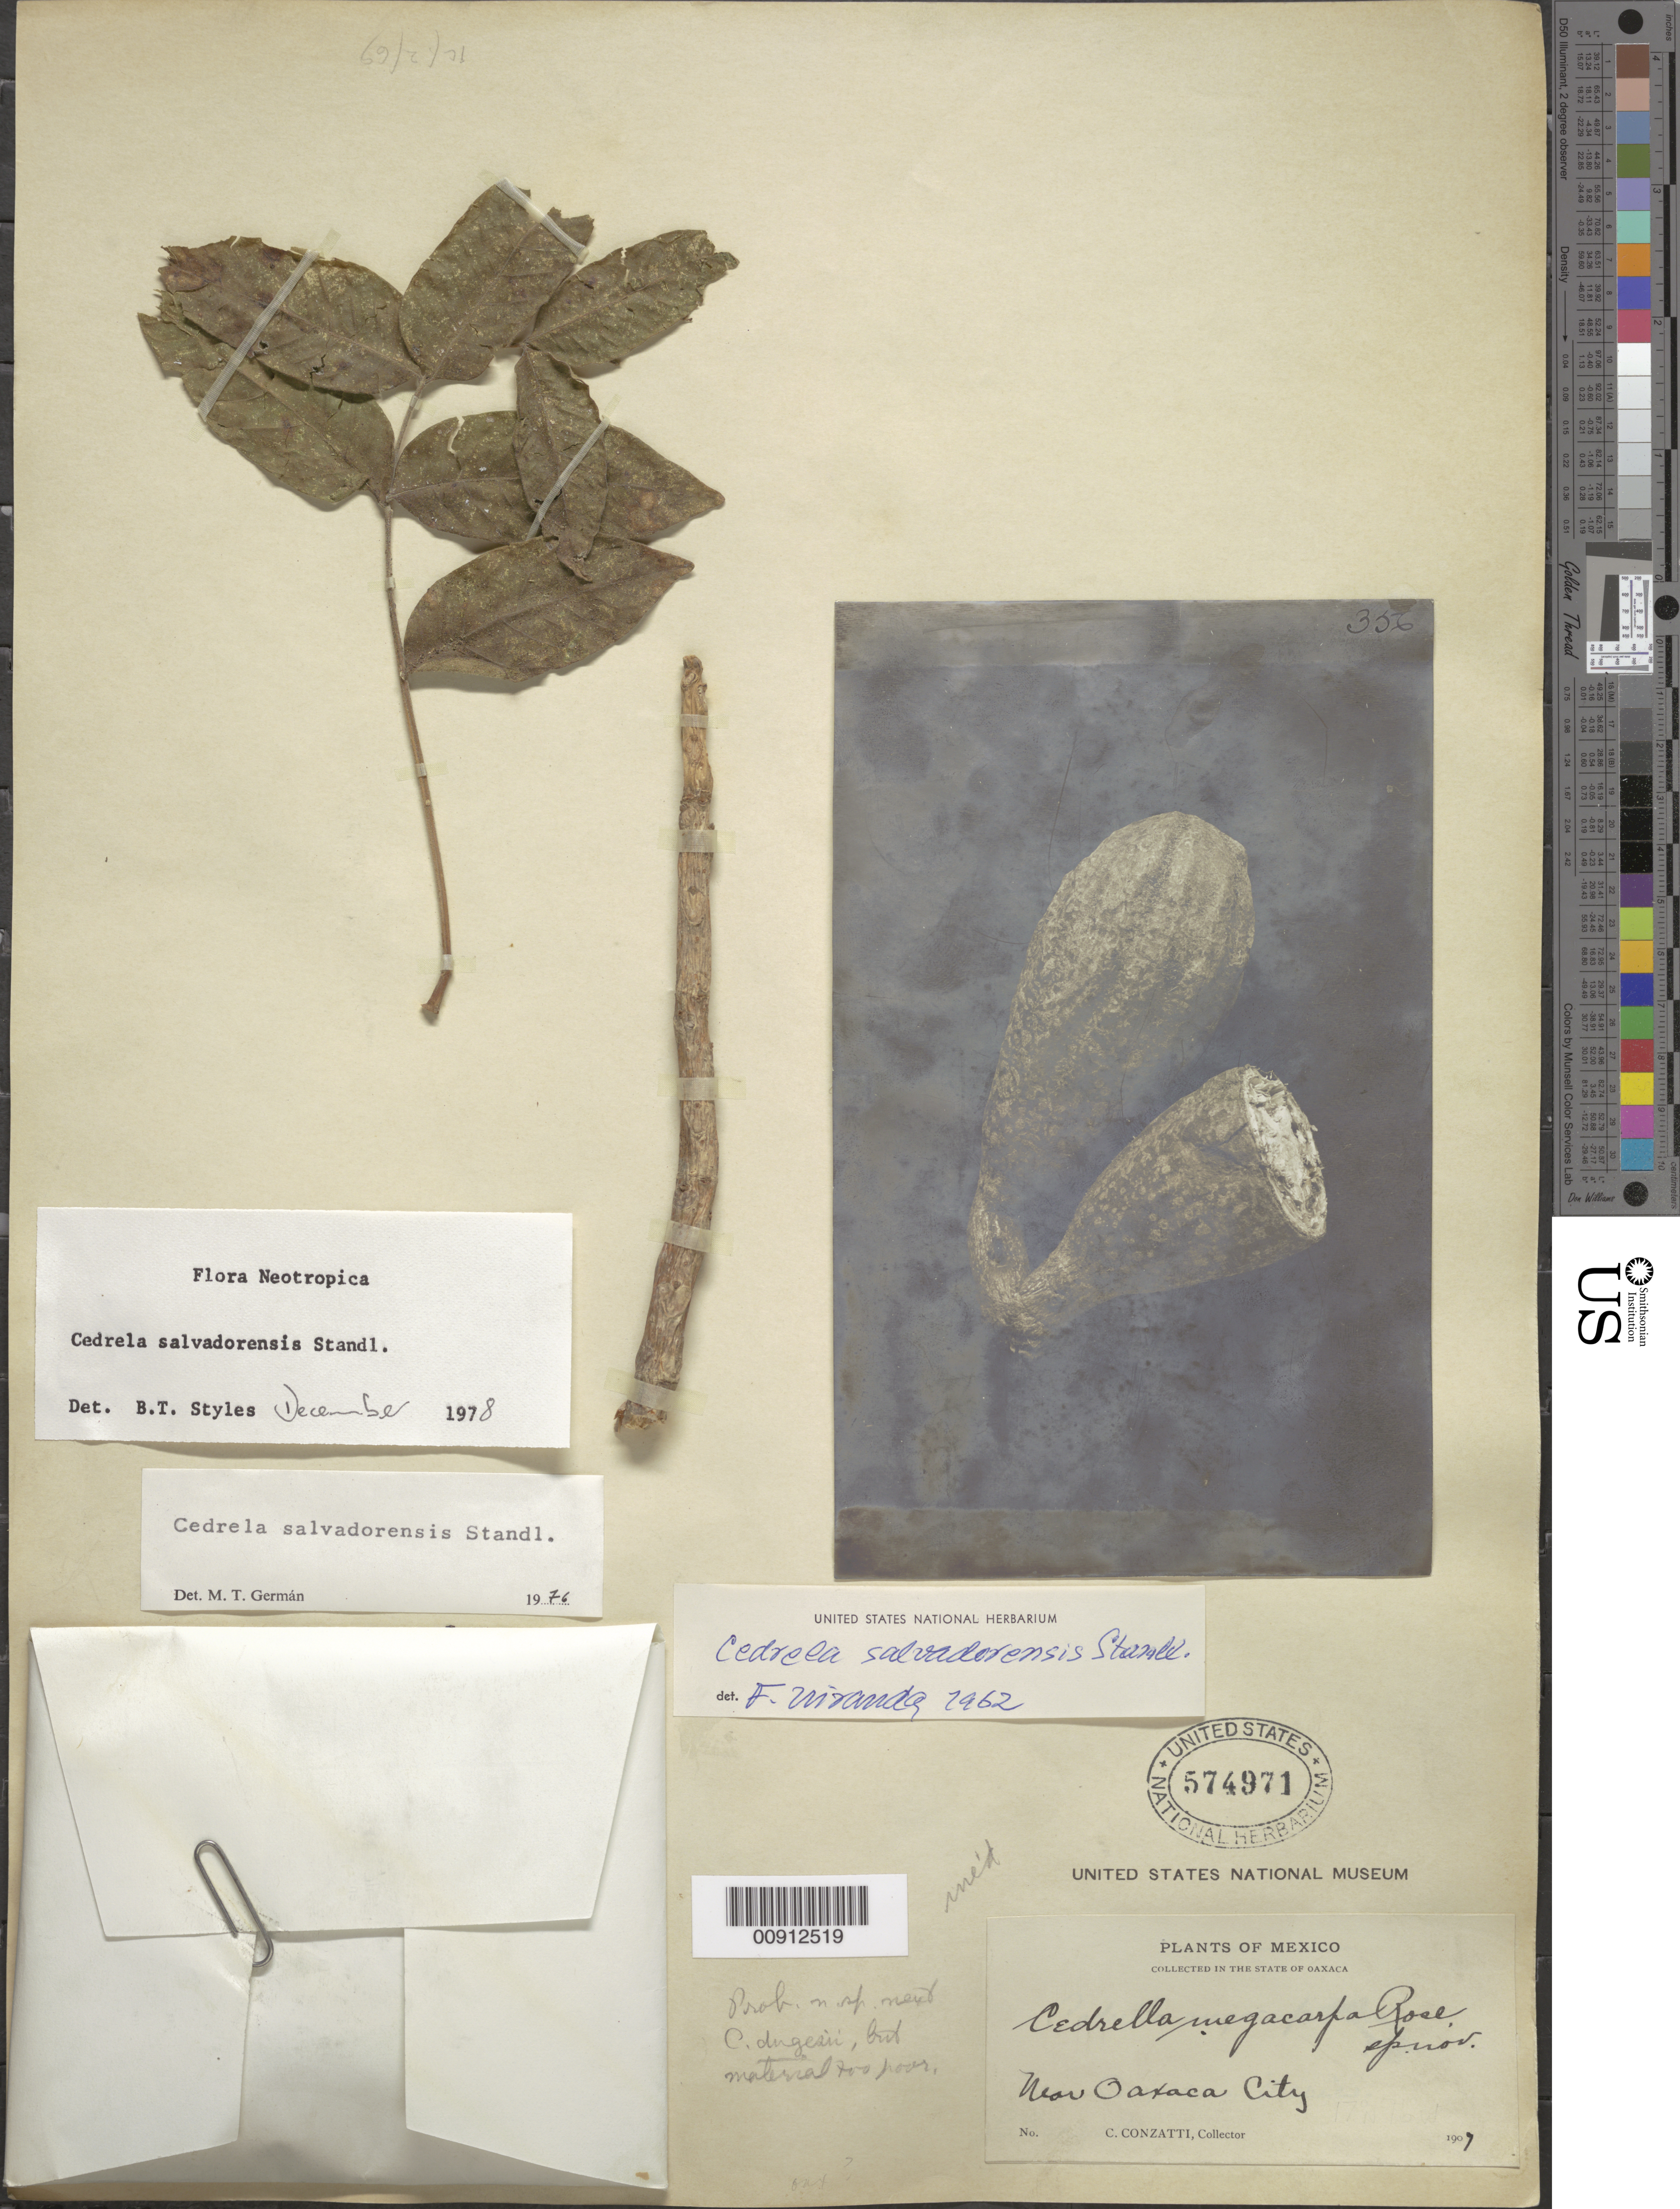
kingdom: Plantae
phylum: Tracheophyta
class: Magnoliopsida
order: Sapindales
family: Meliaceae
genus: Cedrela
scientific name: Cedrela salvadorensis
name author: Standl.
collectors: C. Conzatti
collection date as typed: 1907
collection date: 1907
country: Mexico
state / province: Oaxaca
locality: Near Oaxaca City, State of Oaxaca.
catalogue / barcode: US 574971